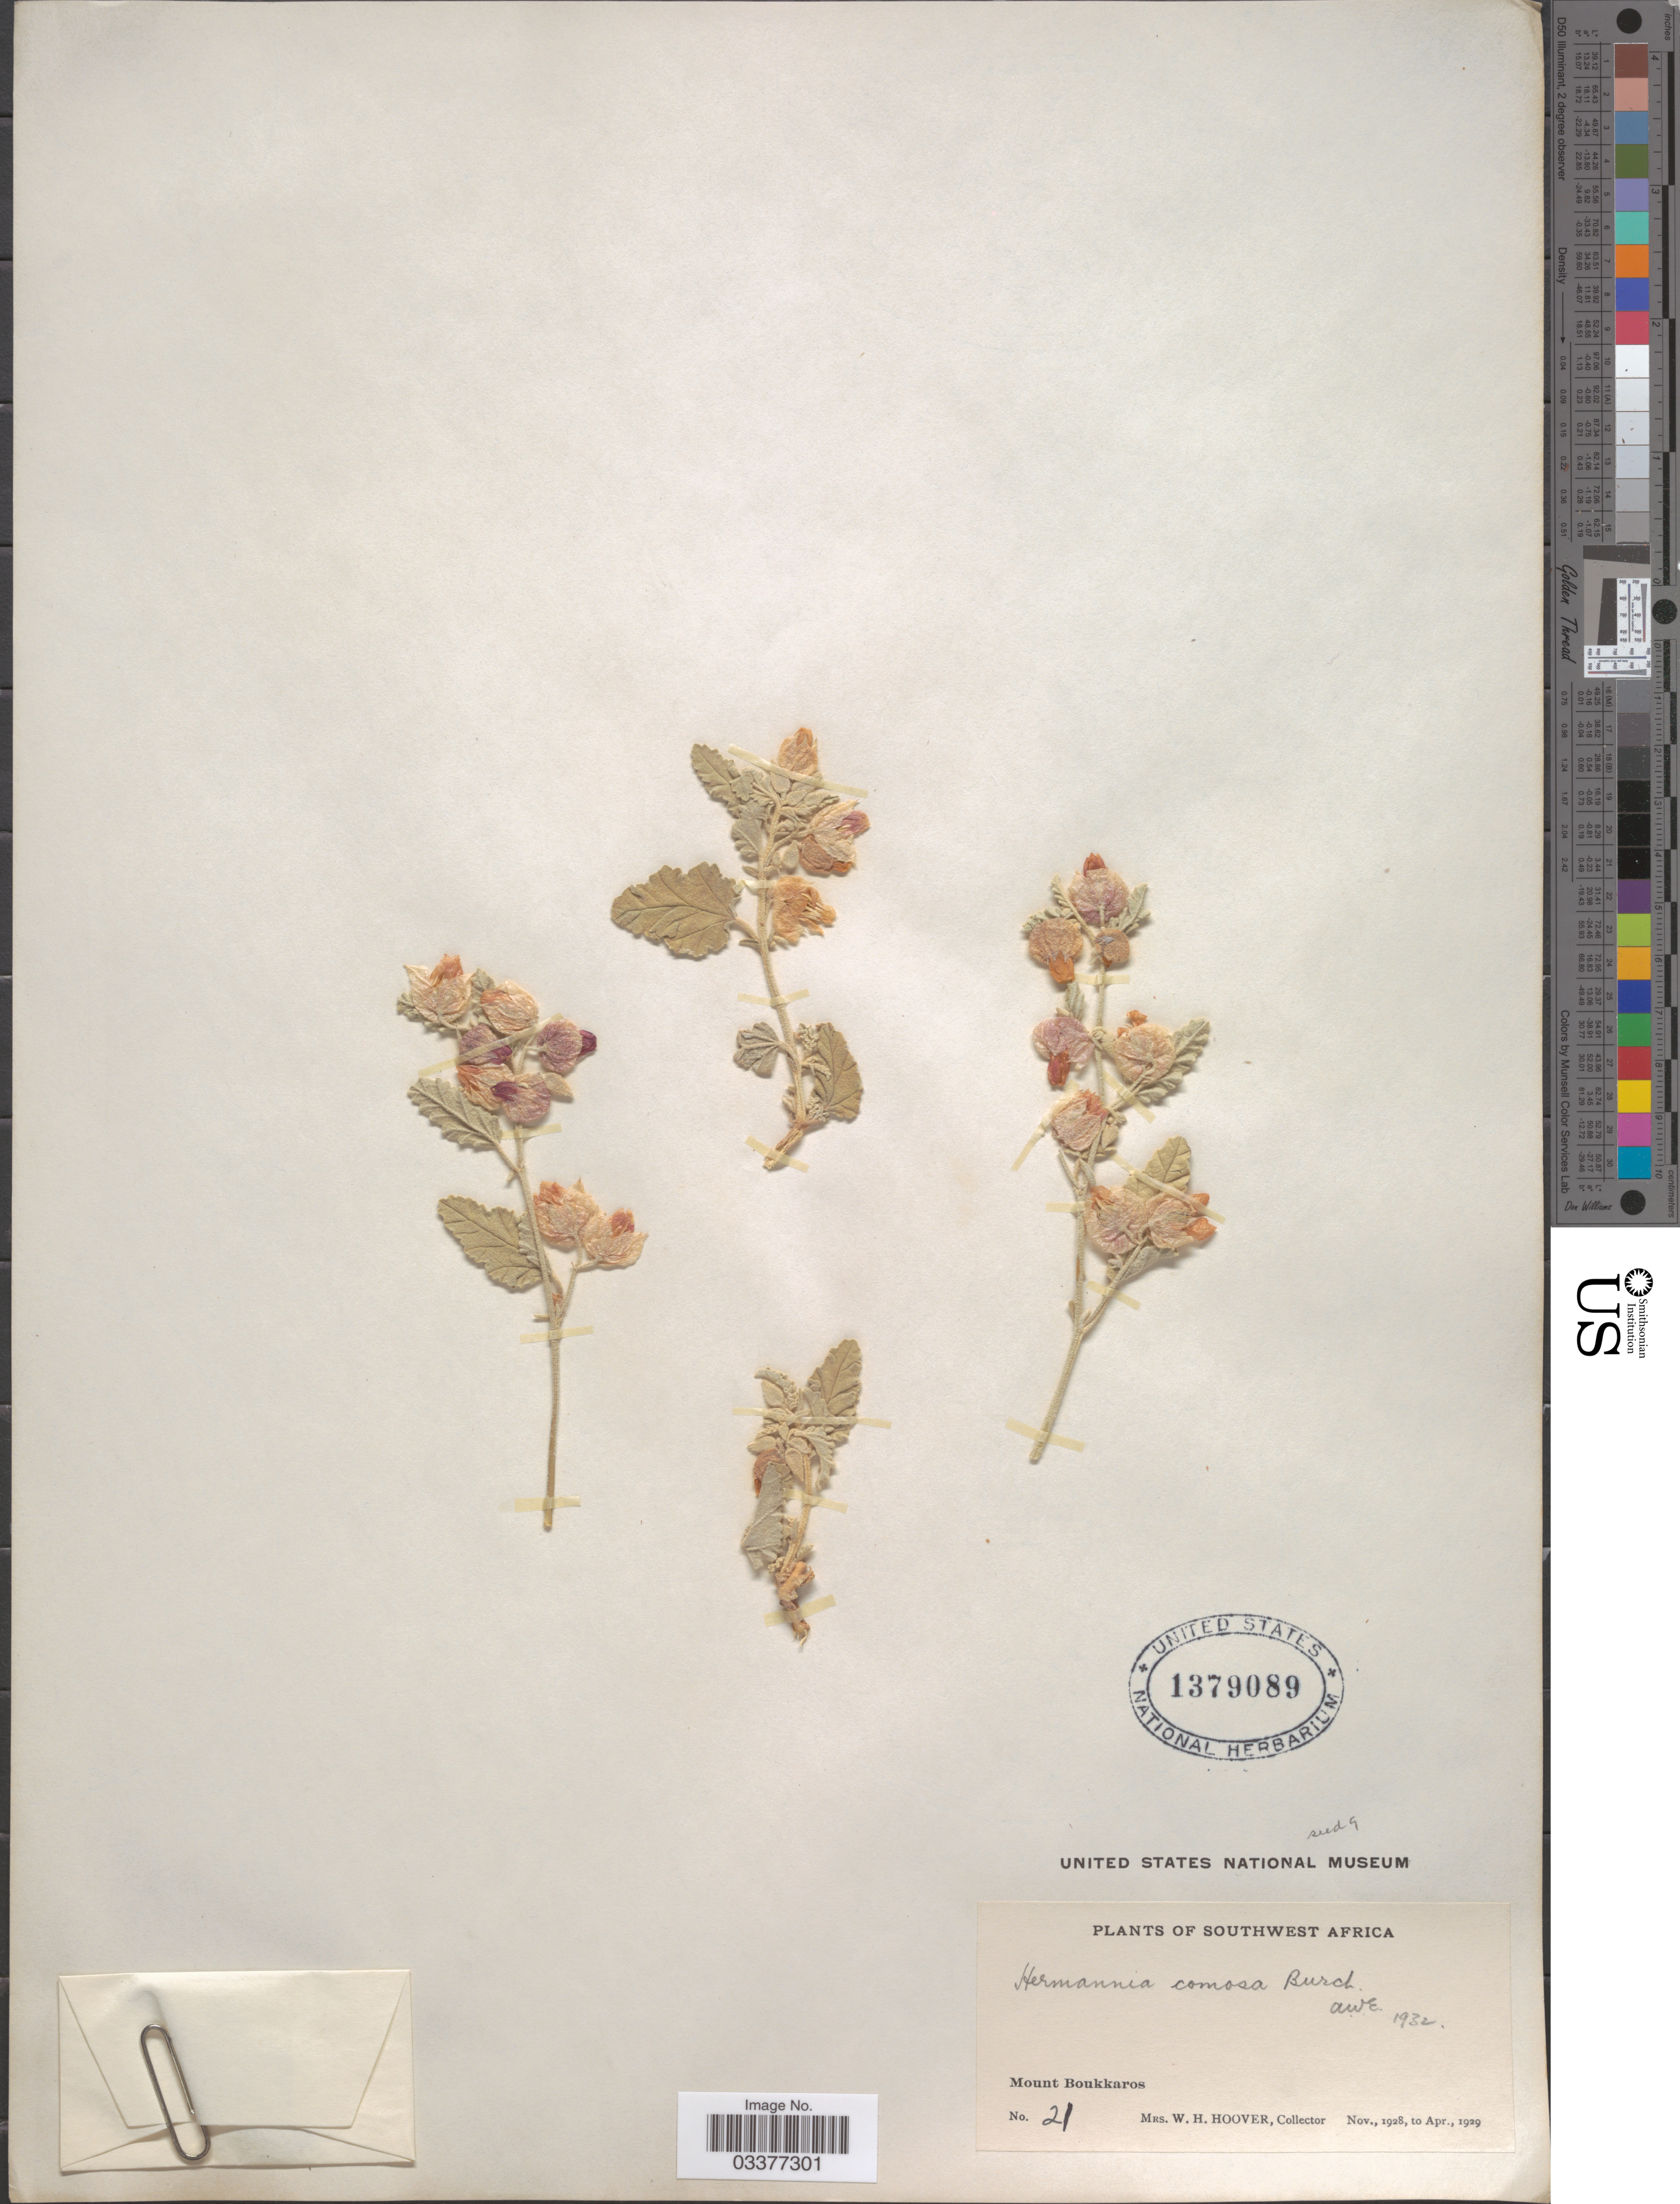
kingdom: Plantae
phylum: Tracheophyta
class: Magnoliopsida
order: Malvales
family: Malvaceae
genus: Hermannia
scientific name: Hermannia comosa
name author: ex DC.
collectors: W. H. Hoover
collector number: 21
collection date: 1928-11/1929-04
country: Namibia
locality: Southwest Africa. Mount Boukkaros.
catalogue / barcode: US 1379089